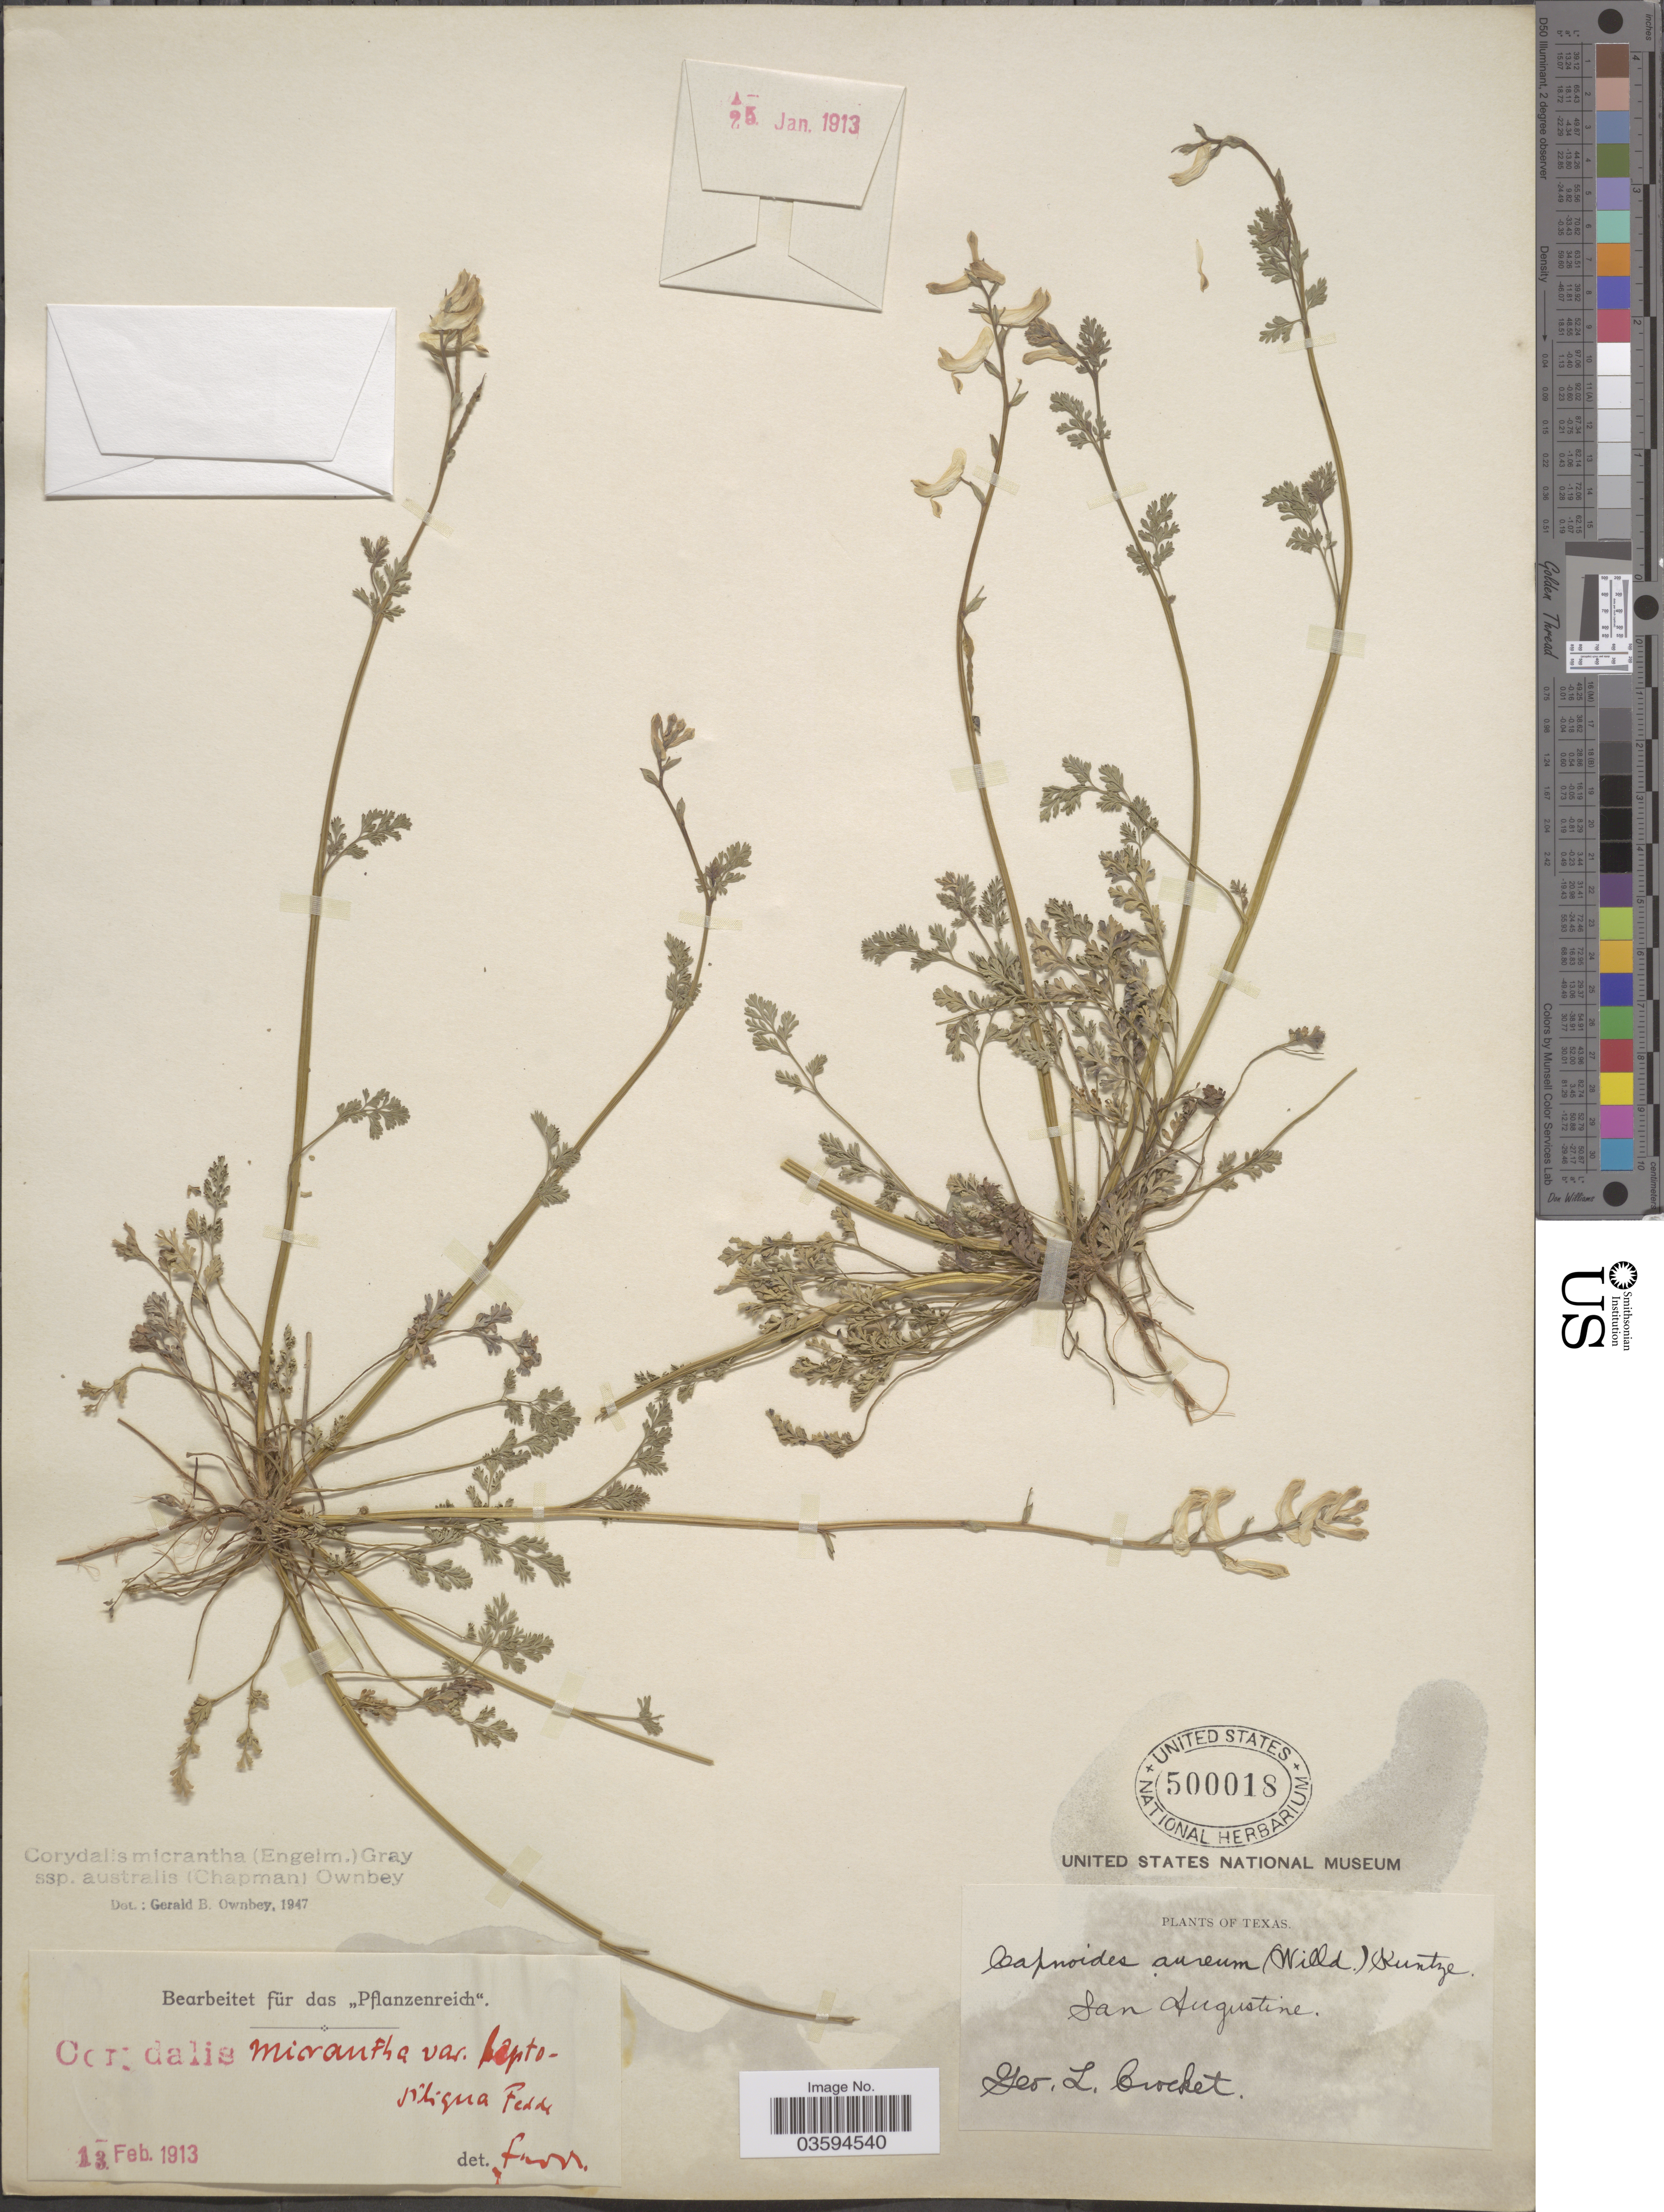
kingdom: Plantae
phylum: Tracheophyta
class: Magnoliopsida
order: Ranunculales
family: Papaveraceae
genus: Corydalis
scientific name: Corydalis micrantha subsp. australis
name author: (Chapm.) G.B. Ownbey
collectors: G. Crocket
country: United States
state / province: Texas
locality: San Augustine.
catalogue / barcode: US 500018